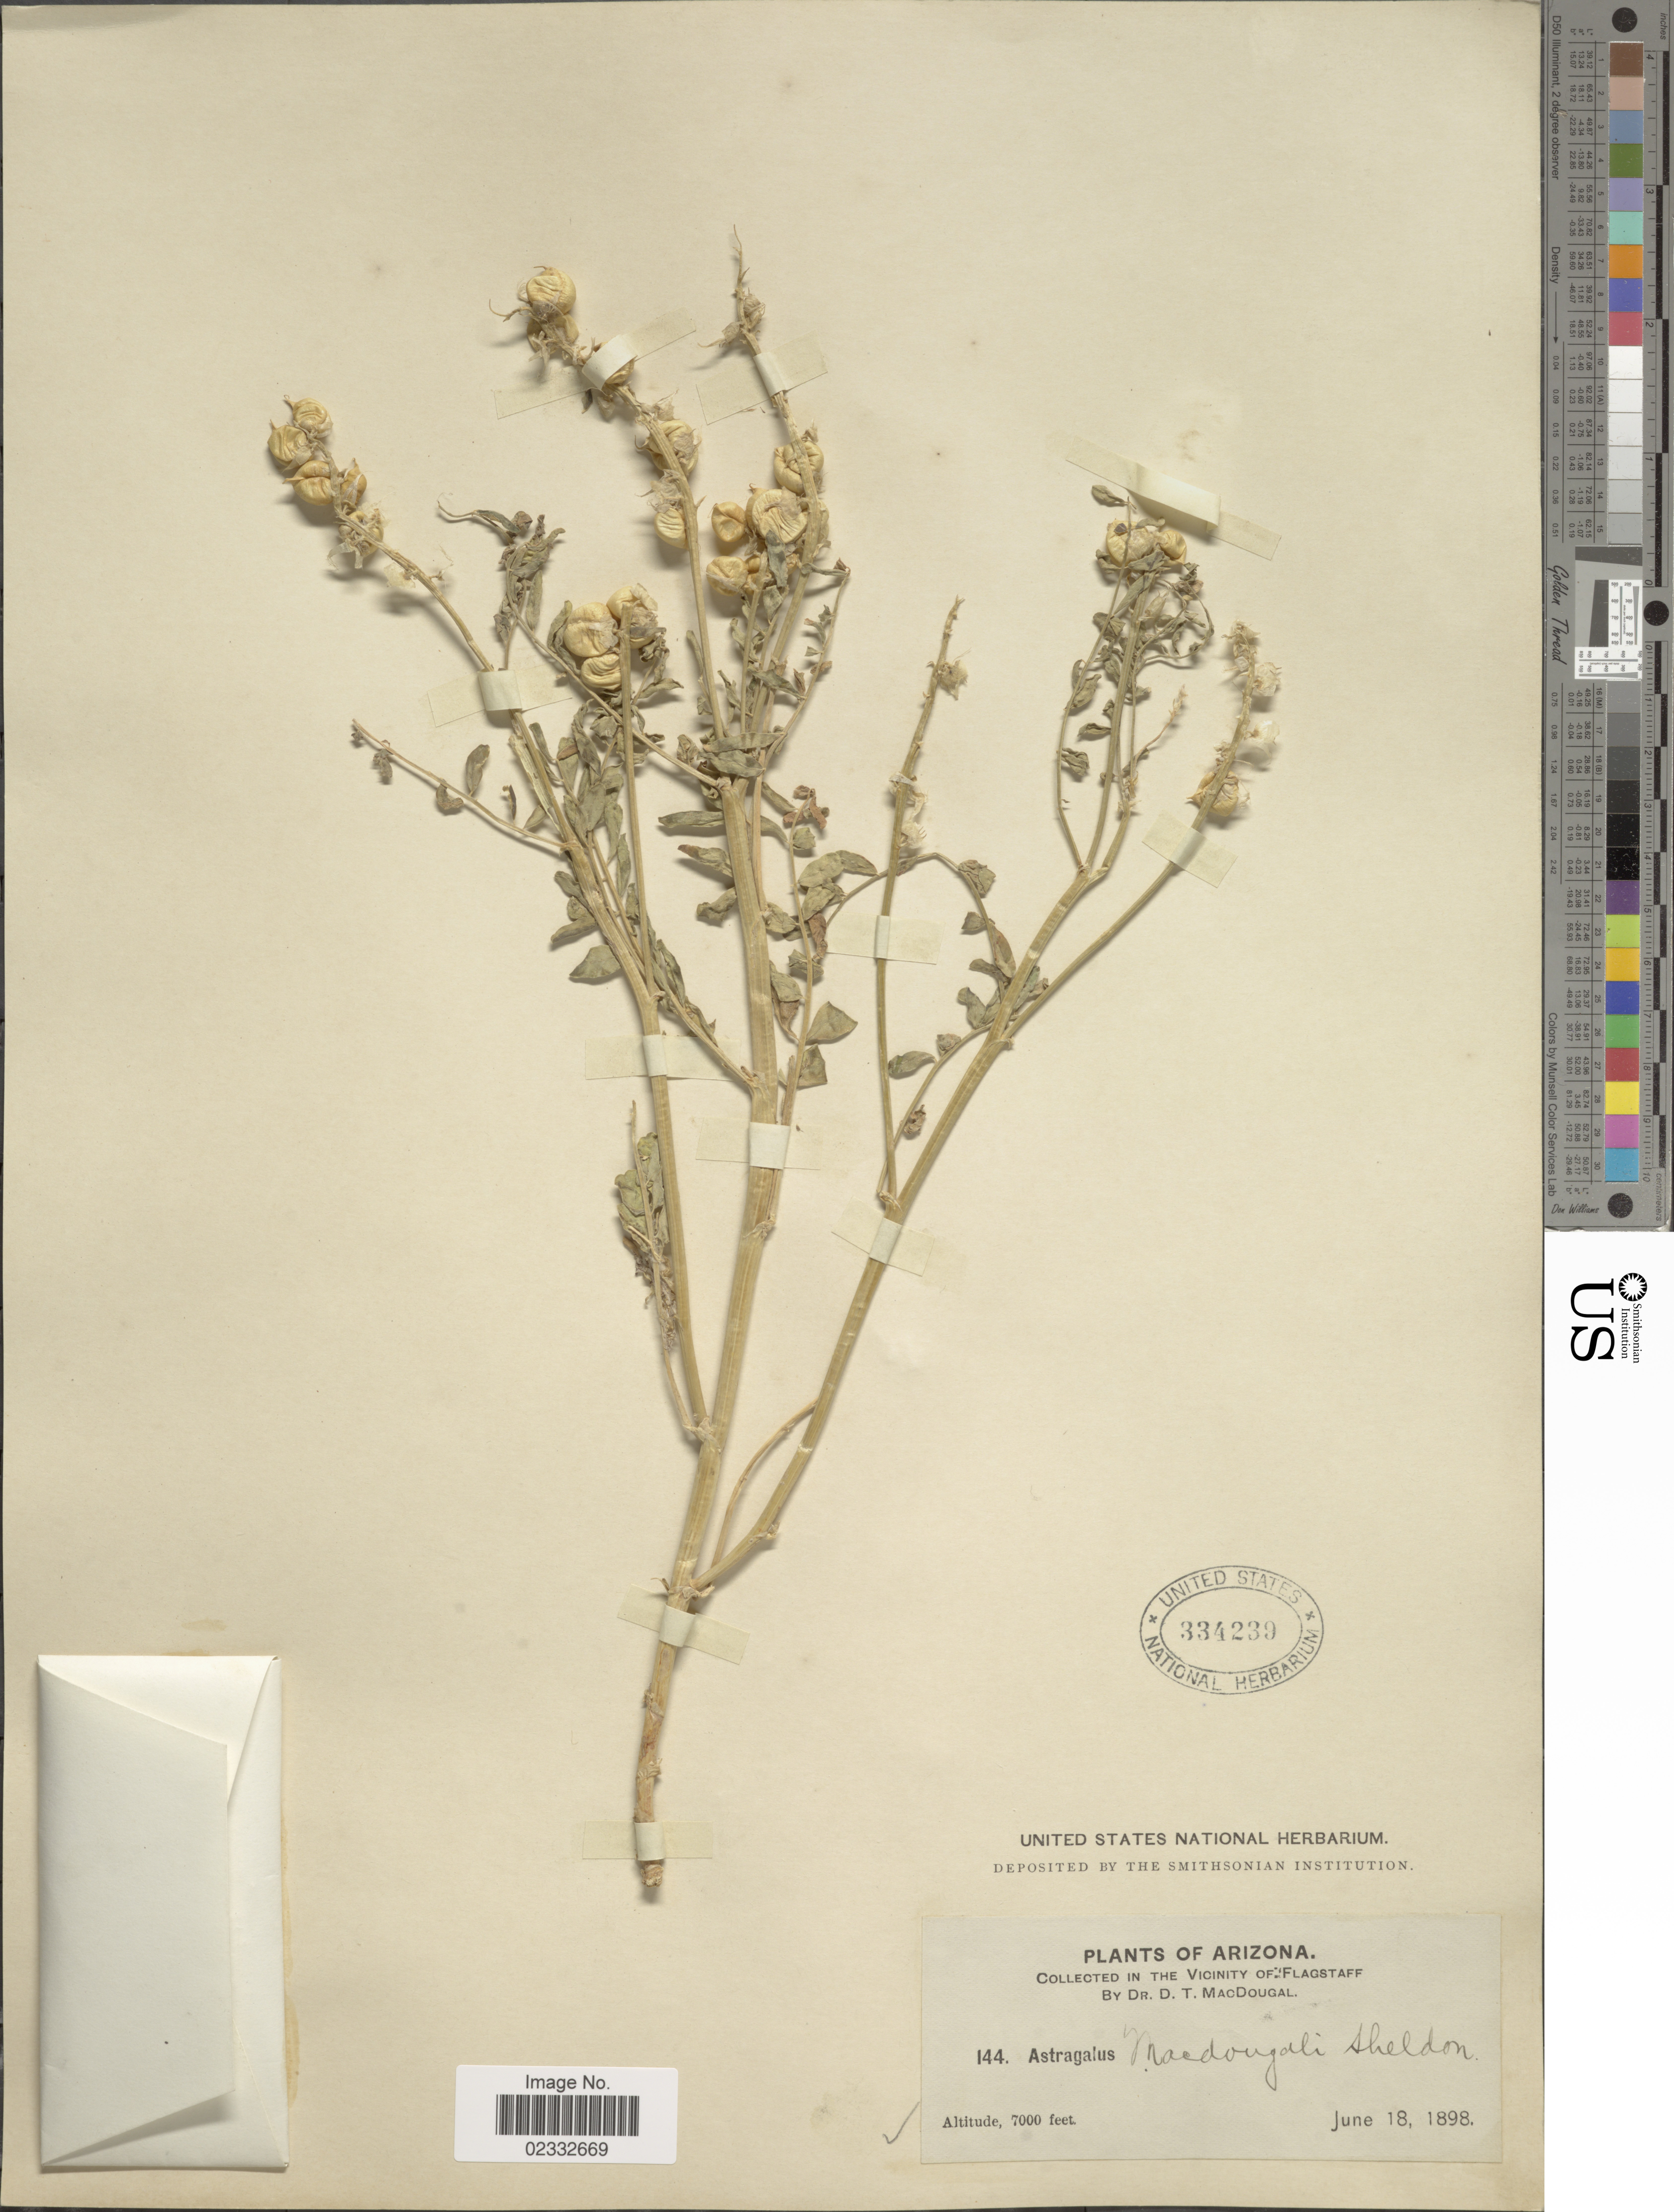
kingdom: Plantae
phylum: Tracheophyta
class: Magnoliopsida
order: Fabales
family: Fabaceae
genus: Astragalus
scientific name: Astragalus macdougalii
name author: E. Sheld.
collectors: D. T. MacDougal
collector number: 144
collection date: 1898-06-18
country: United States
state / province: Arizona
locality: Vicinity of Flagstaff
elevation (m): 2134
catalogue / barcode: US 334239